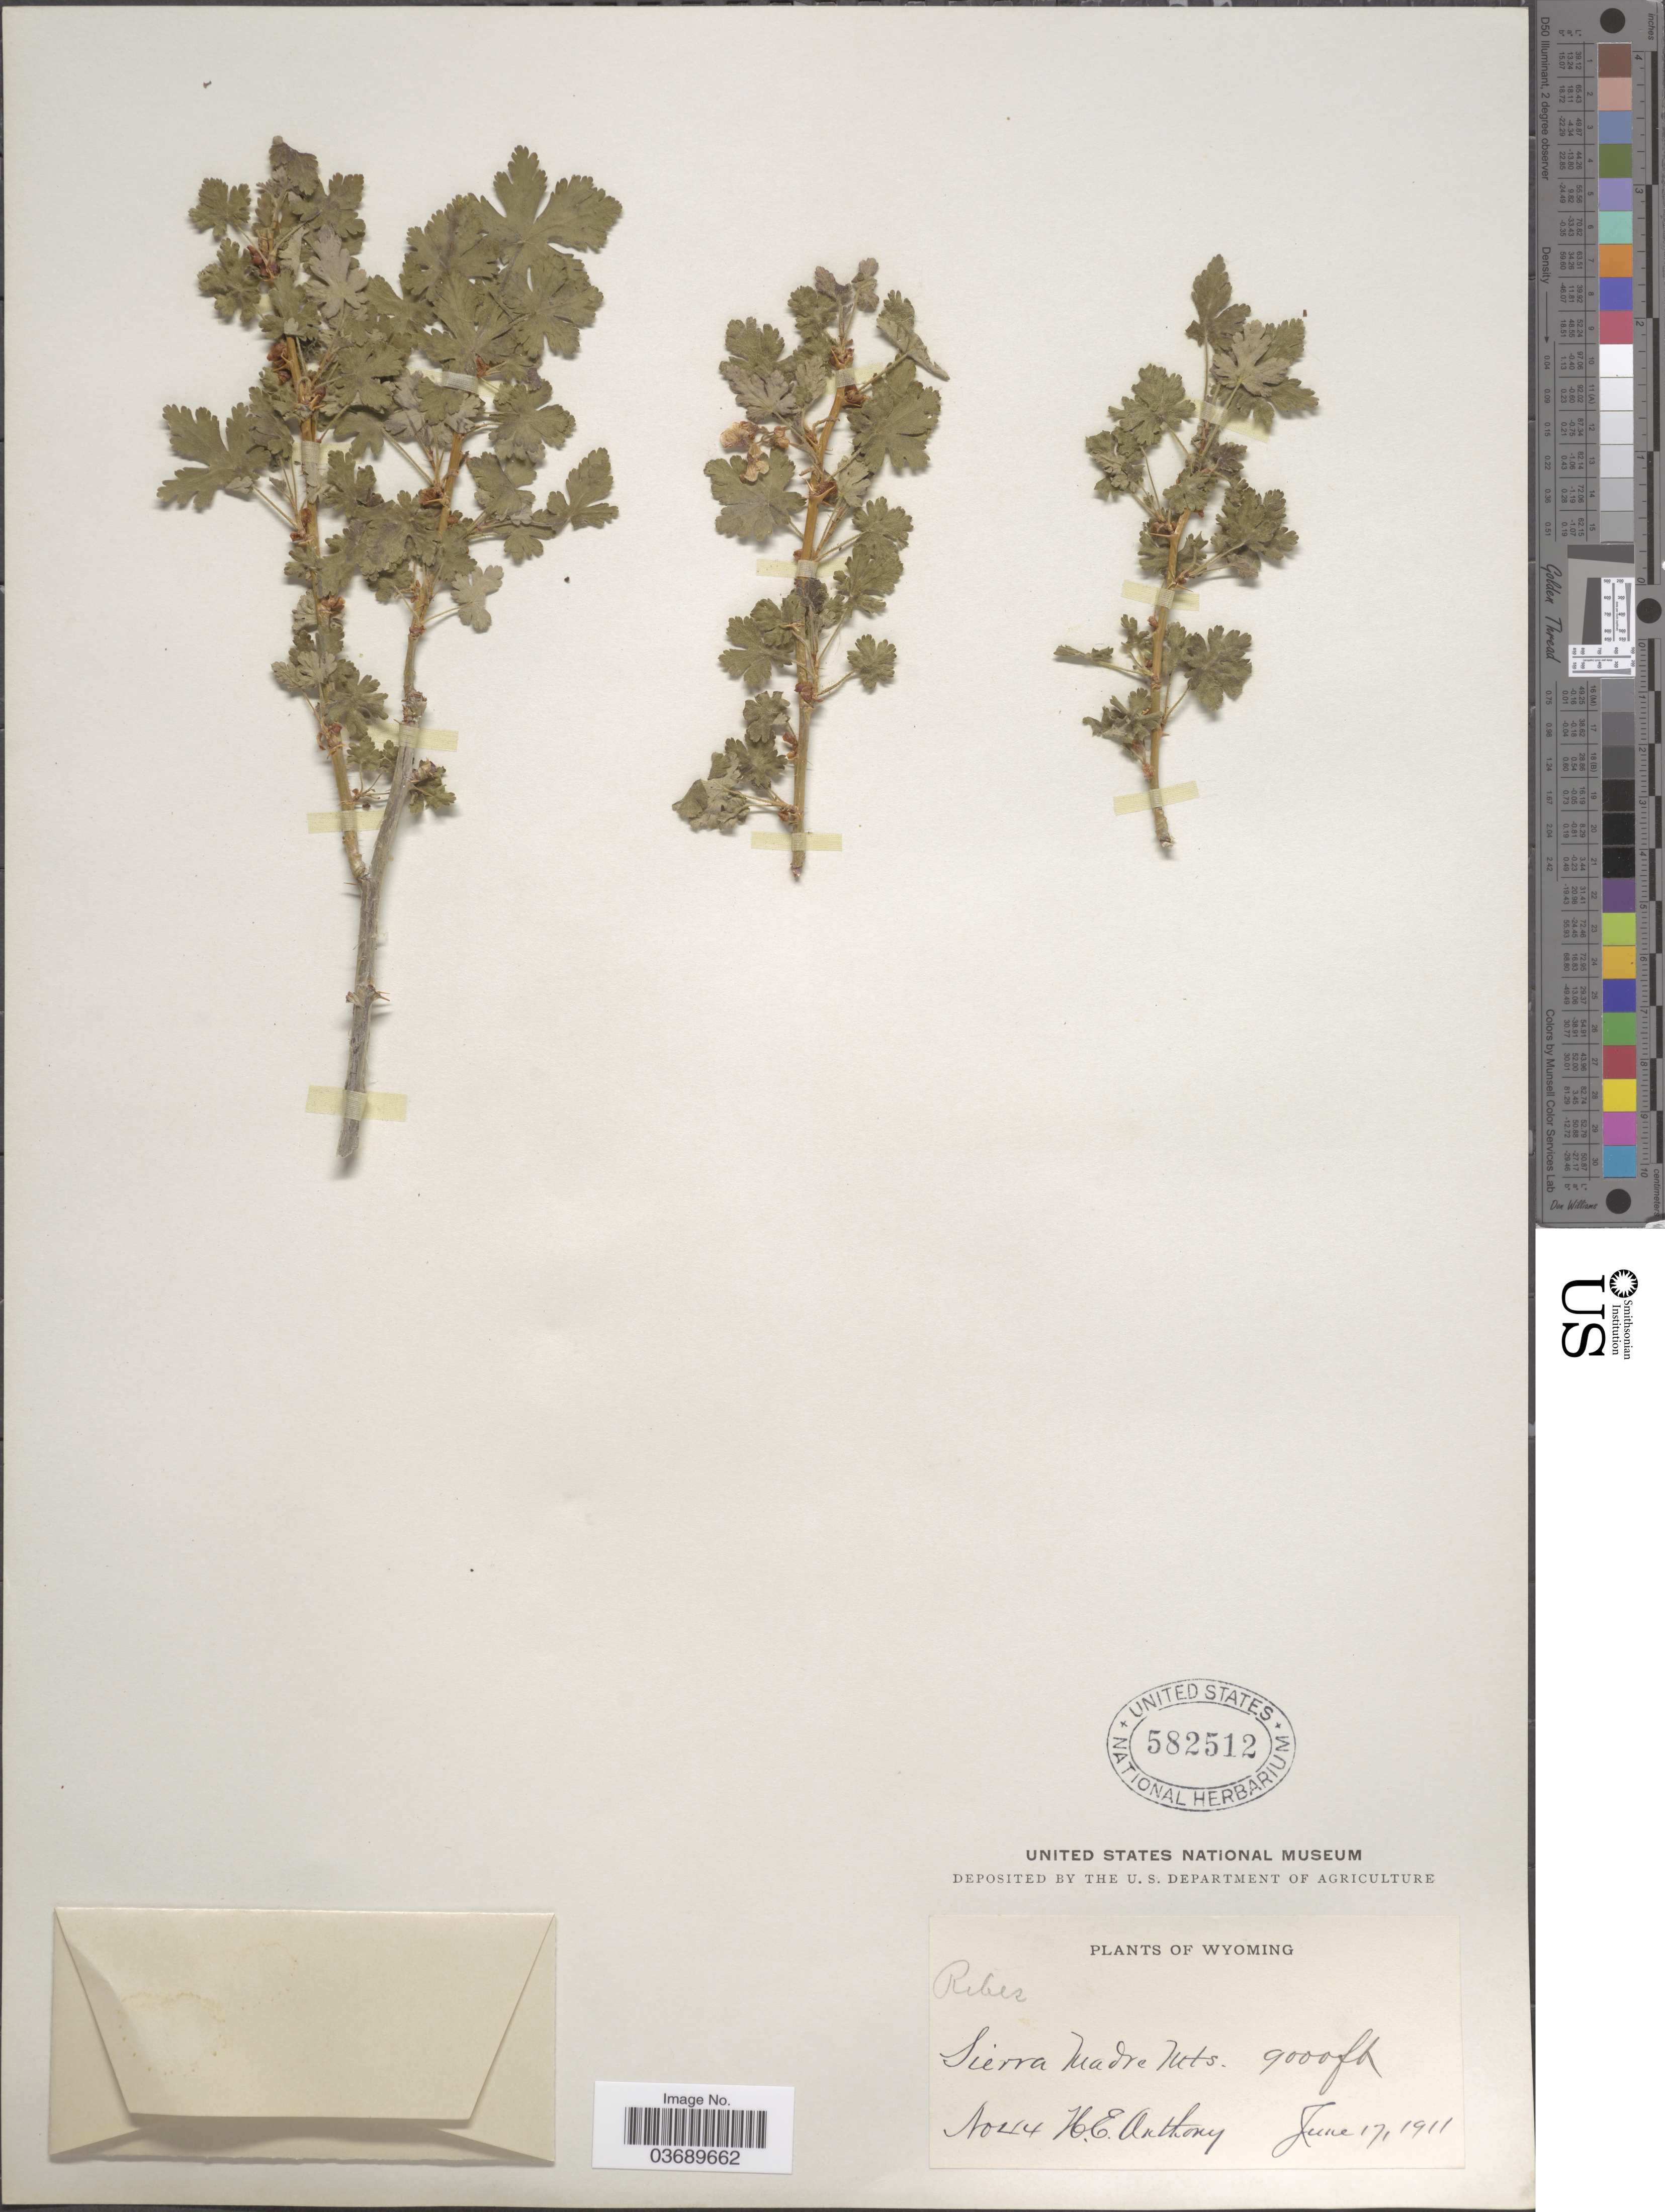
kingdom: Plantae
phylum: Tracheophyta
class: Magnoliopsida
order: Saxifragales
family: Grossulariaceae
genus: Ribes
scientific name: Ribes sp.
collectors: H. E. Anthony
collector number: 214*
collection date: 1911-06-17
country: United States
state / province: Wyoming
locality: Siera Madre Mts.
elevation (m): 2743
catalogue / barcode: US 582512